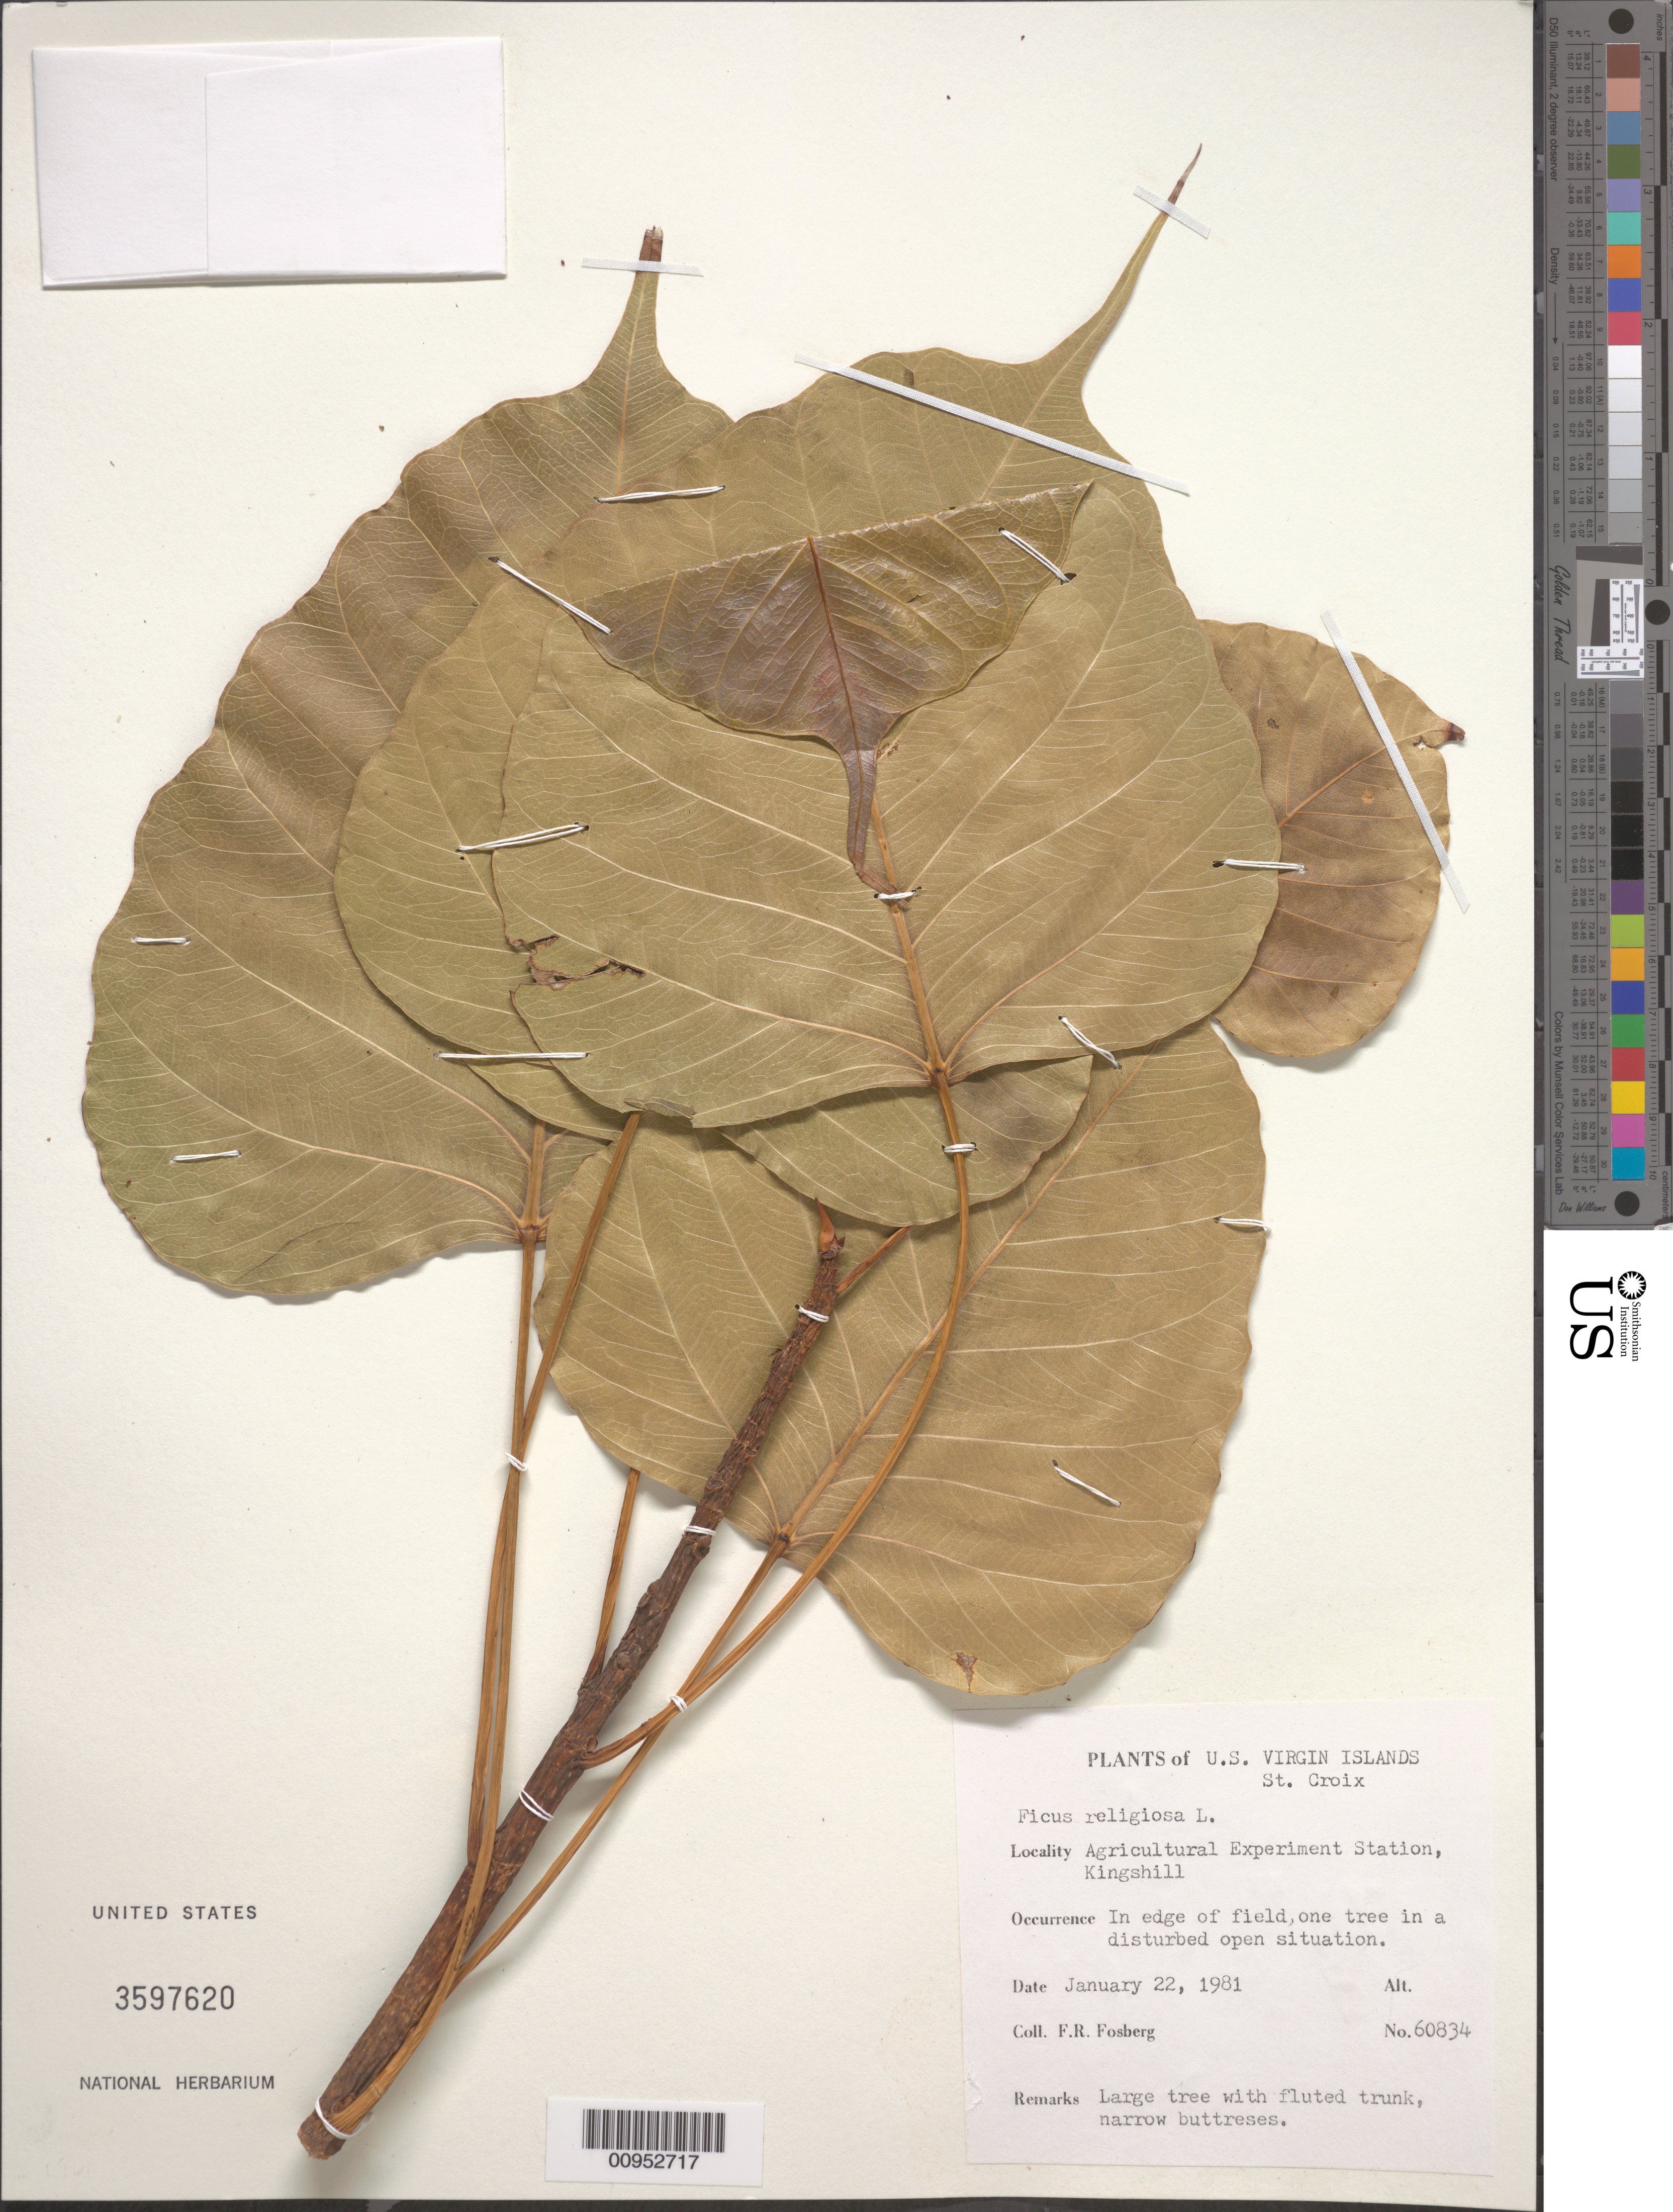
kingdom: Plantae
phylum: Tracheophyta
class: Magnoliopsida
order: Rosales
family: Moraceae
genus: Ficus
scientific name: Ficus religiosa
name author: L.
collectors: F. R. Fosberg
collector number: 60834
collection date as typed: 22 Jan 1981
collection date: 1981-01-22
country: U.S. Virgin Islands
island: St. Croix I.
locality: Agricultural Experiment Station, Kingshill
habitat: In edge of field, one tree in a disturbed open situation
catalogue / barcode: US 3597620